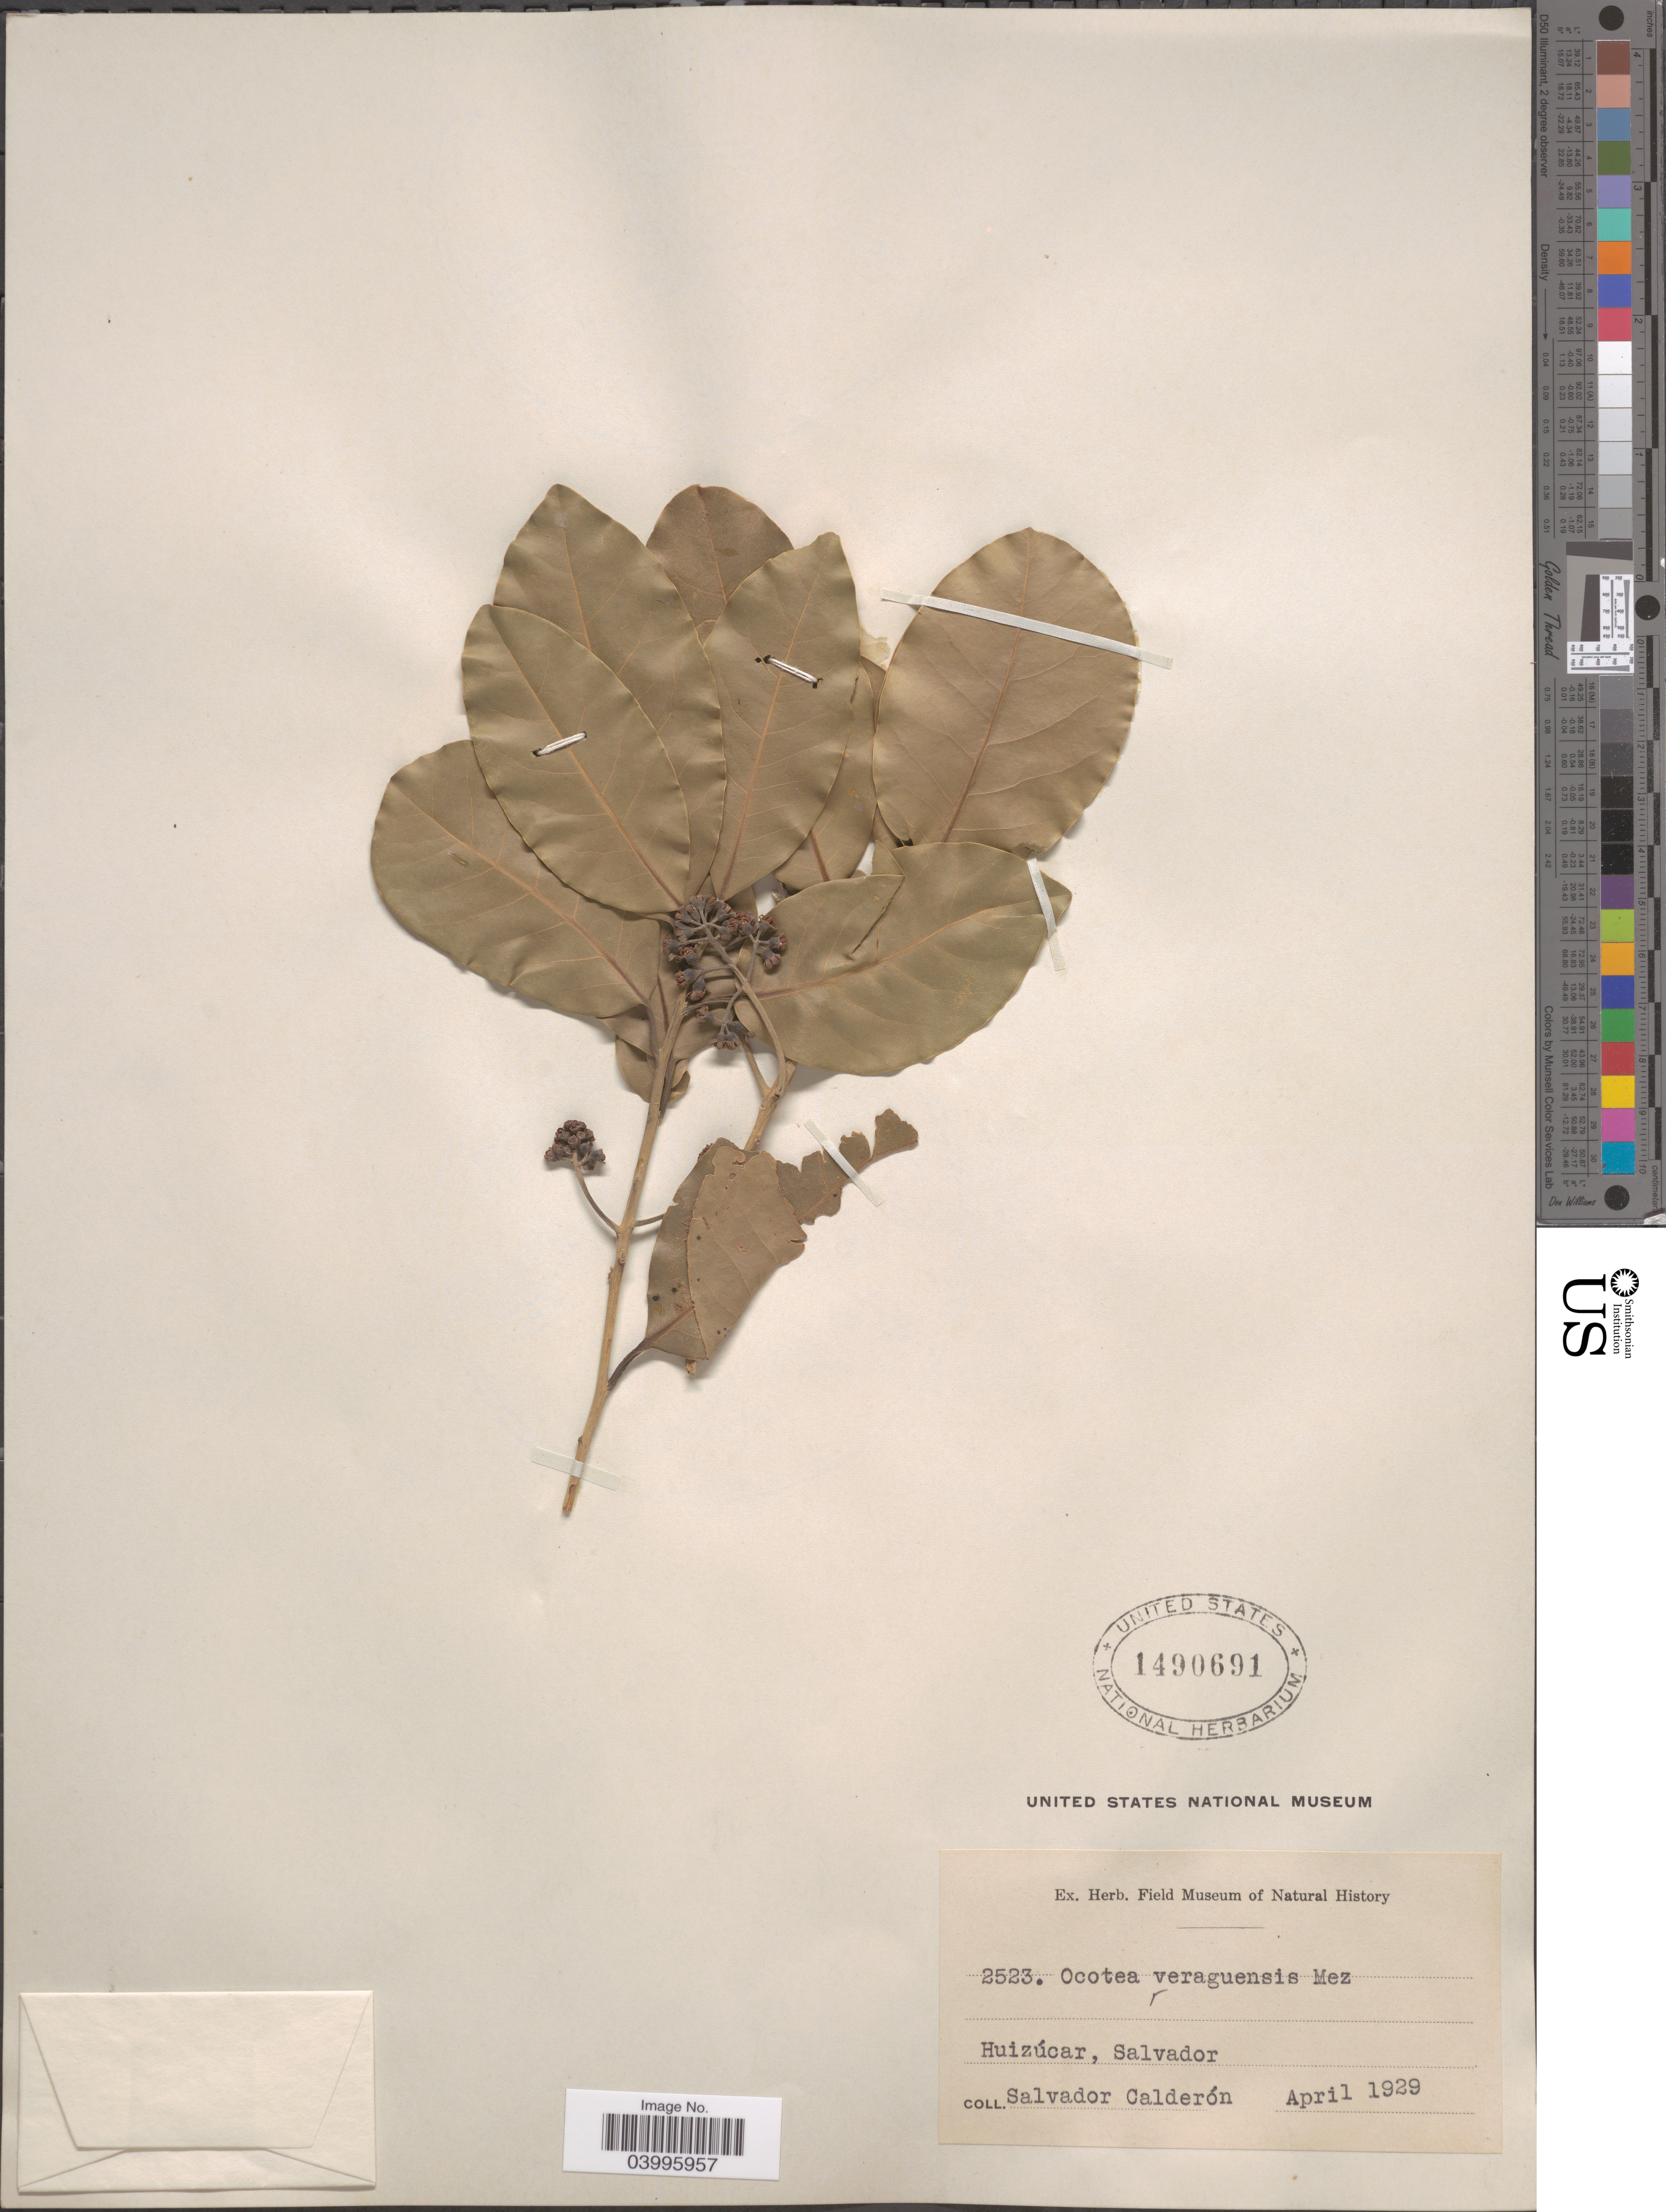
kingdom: Plantae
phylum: Tracheophyta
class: Magnoliopsida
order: Laurales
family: Lauraceae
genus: Ocotea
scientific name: Ocotea veraguensis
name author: (Meisn.) Mez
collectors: S. Calderón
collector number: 2523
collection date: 1929-04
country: El Salvador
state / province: San Salvador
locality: Huizúcar, Salvador.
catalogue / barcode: US 1490691